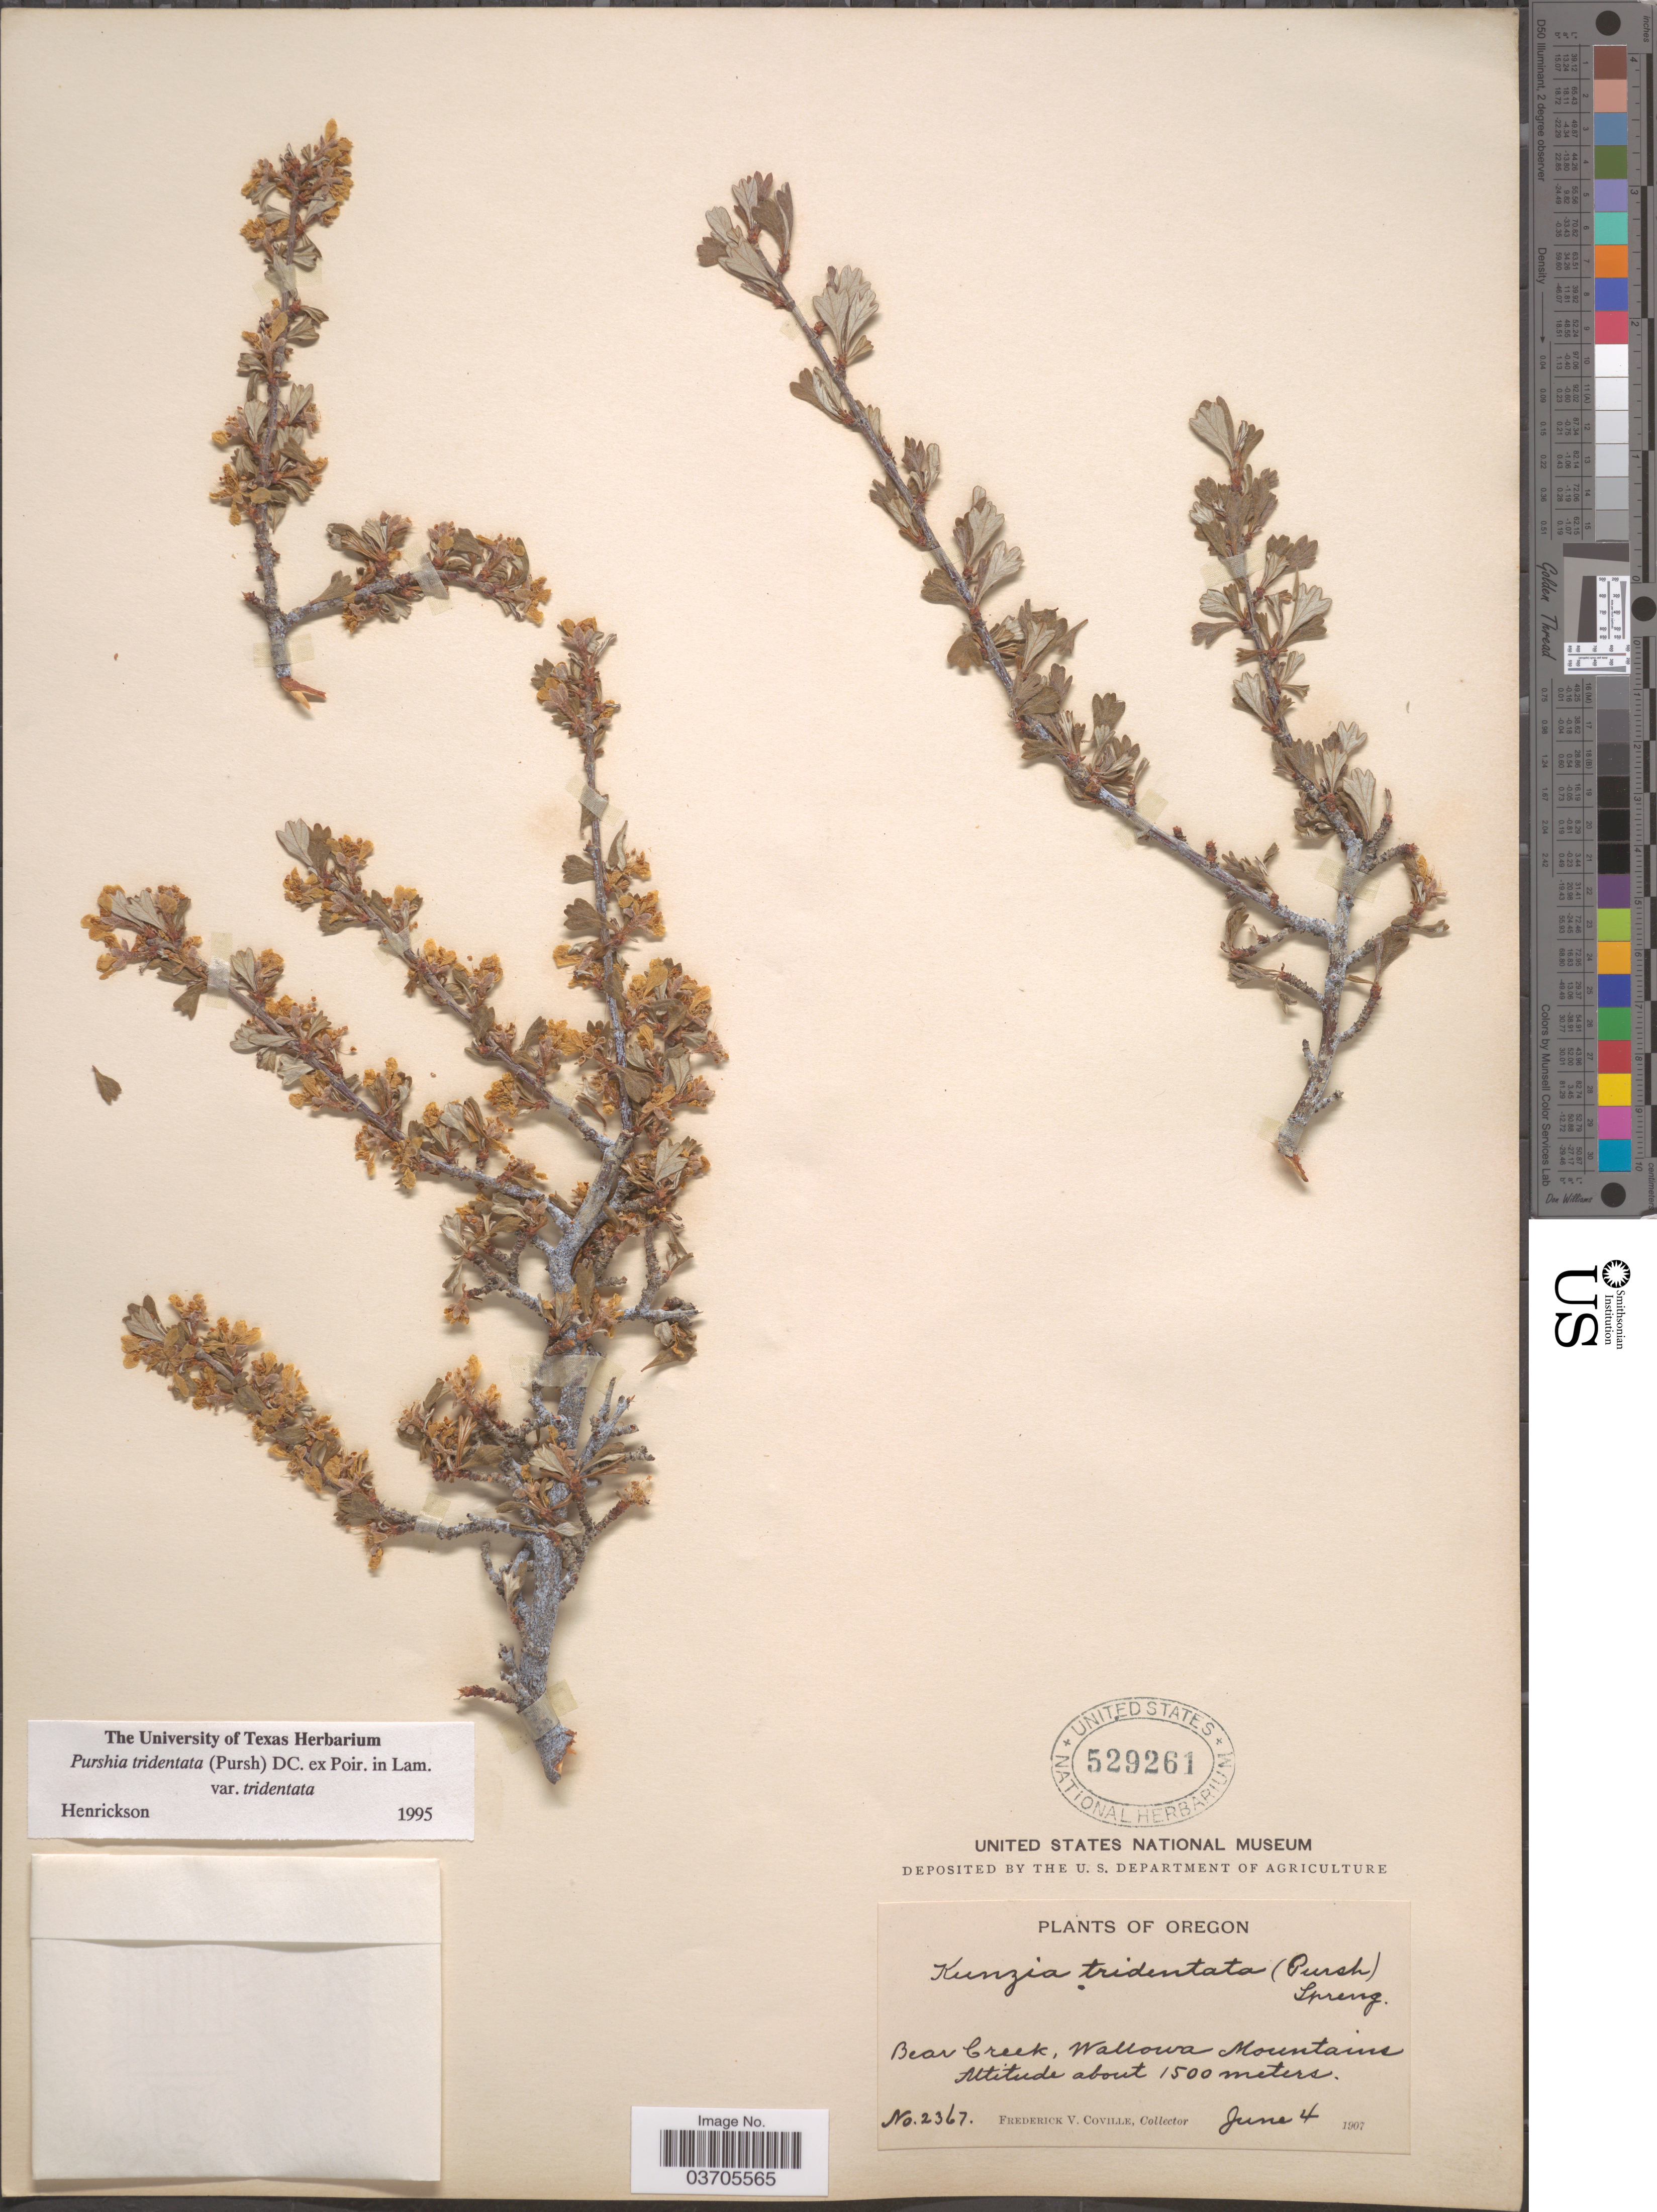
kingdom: Plantae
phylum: Tracheophyta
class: Magnoliopsida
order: Rosales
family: Rosaceae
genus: Purshia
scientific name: Purshia tridentata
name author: (Pursh) DC.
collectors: F. V. Coville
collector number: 2367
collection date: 1907-06-04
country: United States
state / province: Oregon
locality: Bear Creek, Wallowa Mountains.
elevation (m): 1500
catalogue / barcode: US 529261